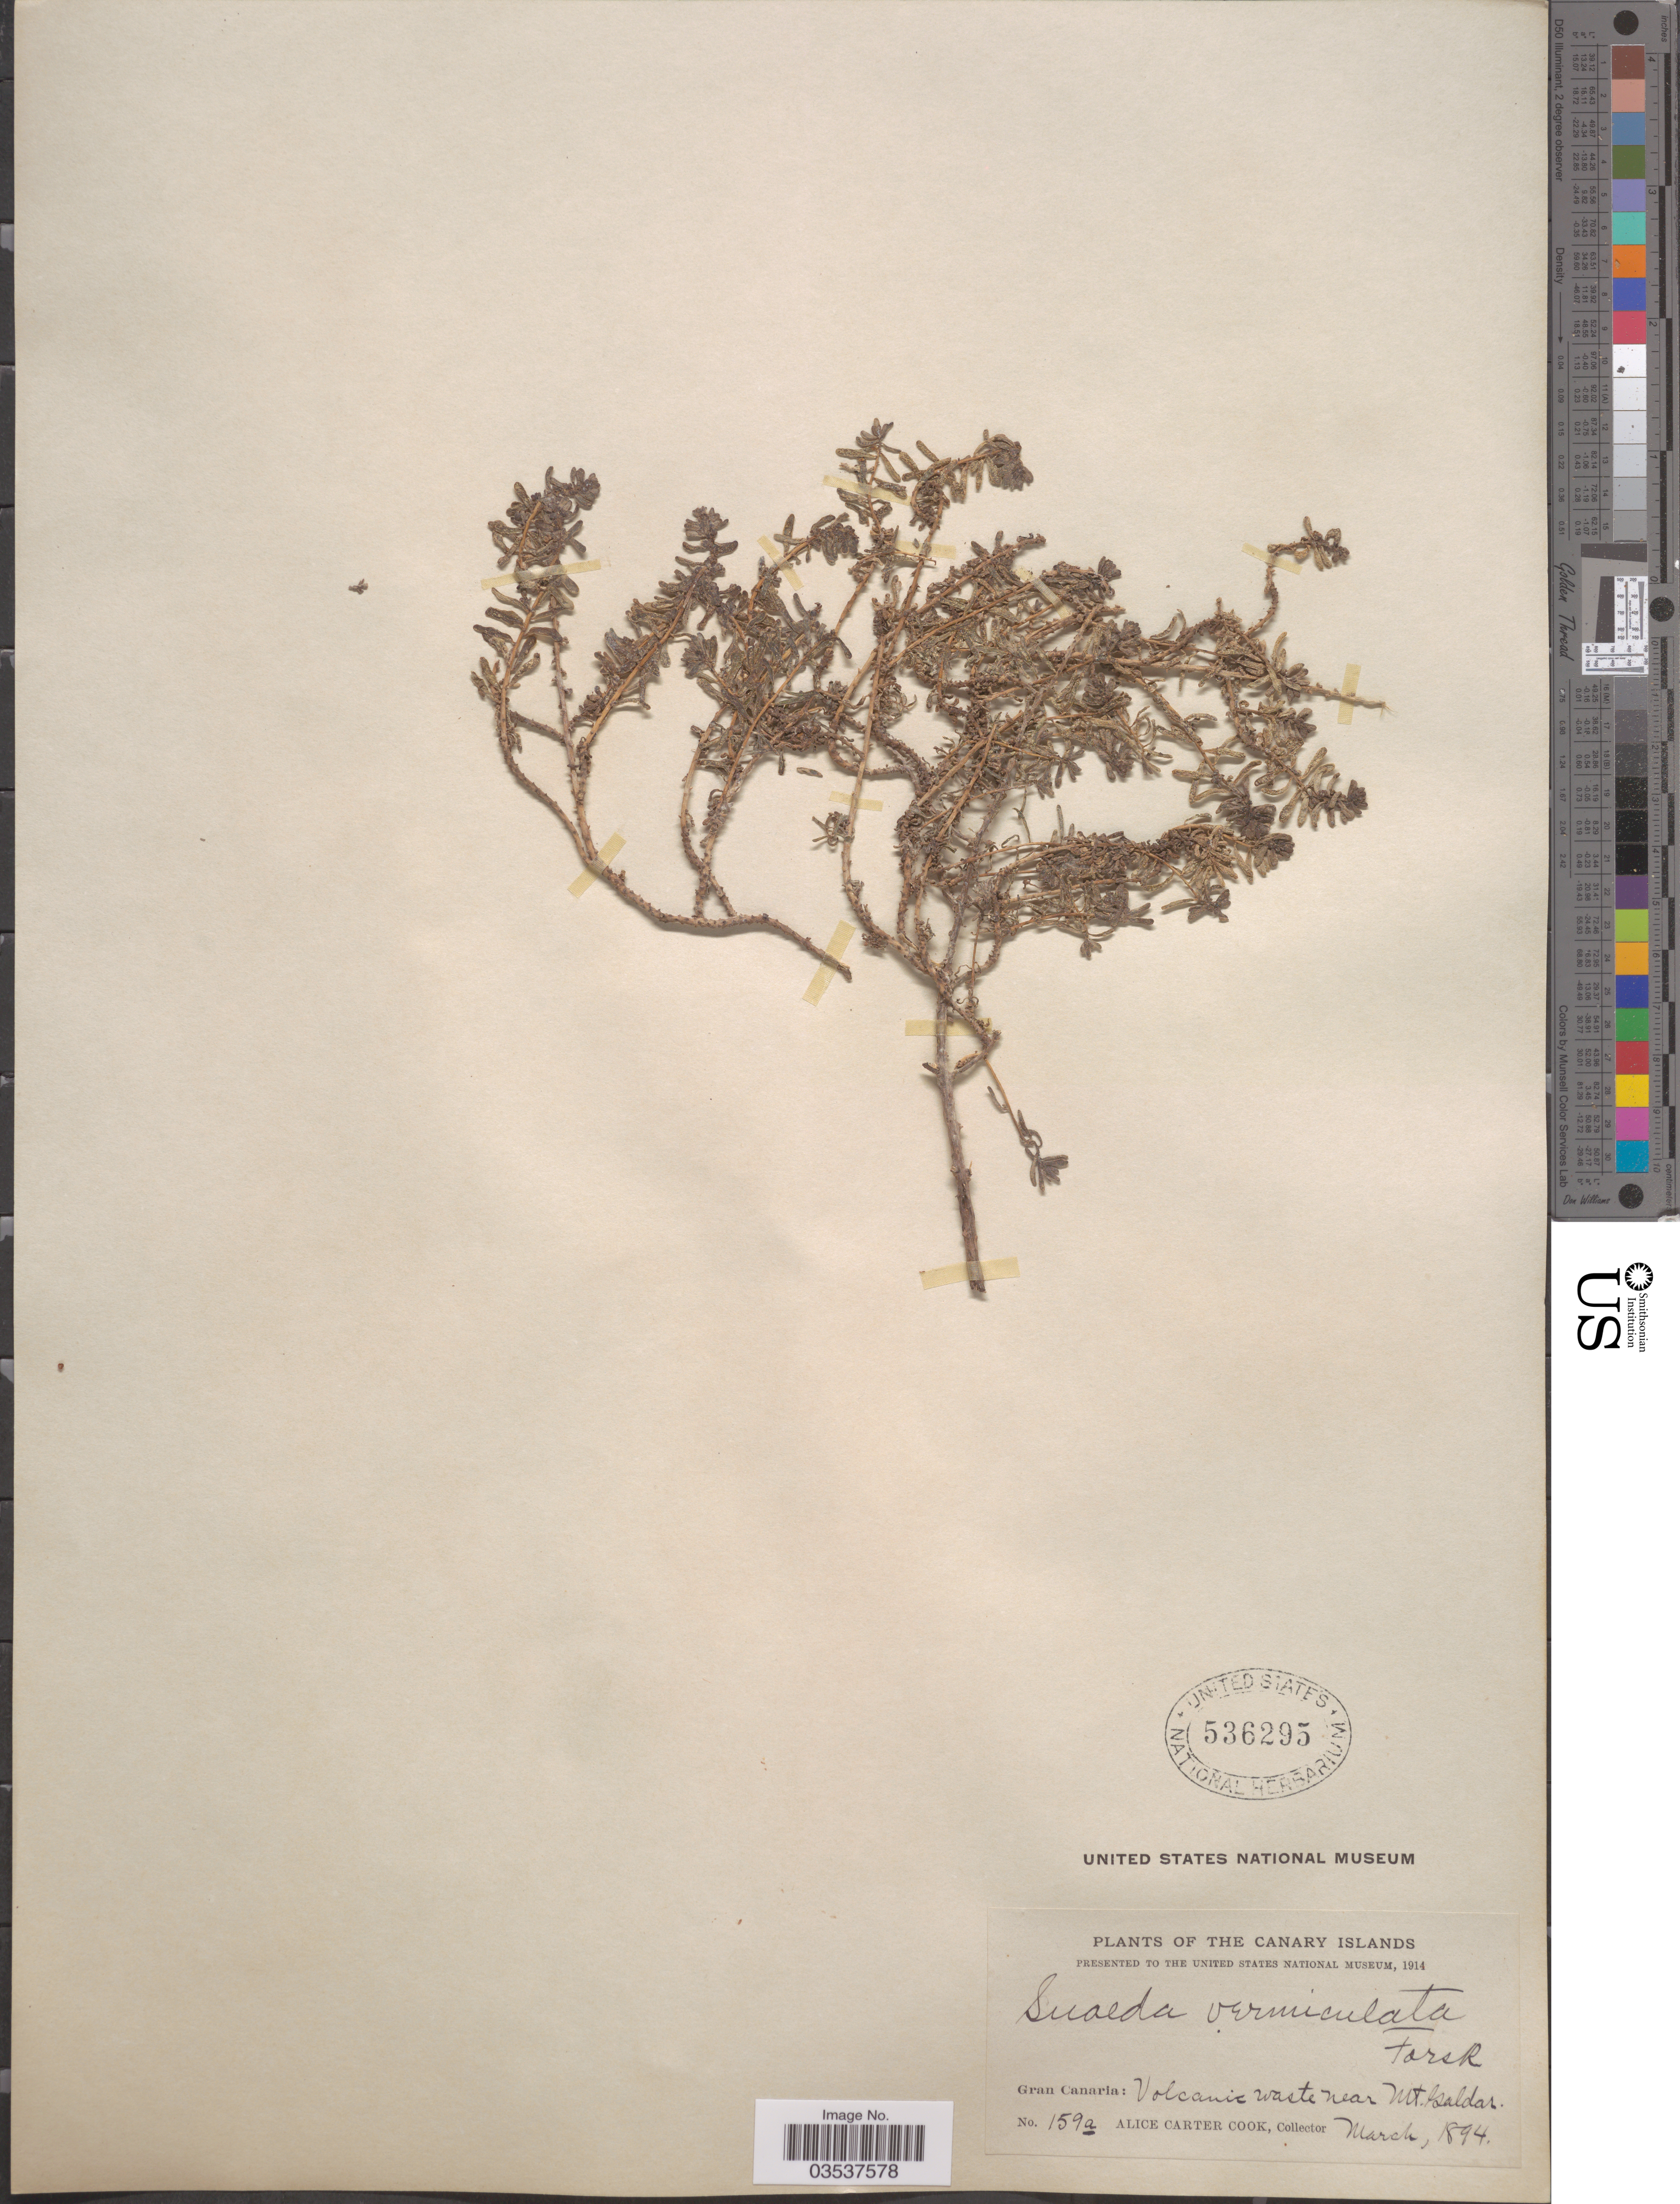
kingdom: Plantae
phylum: Tracheophyta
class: Magnoliopsida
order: Caryophyllales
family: Amaranthaceae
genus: Suaeda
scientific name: Suaeda vermiculata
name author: Forssk. ex J.F. Gmel.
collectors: Alice C. Cook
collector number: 159a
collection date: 1894-03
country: Spain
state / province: Canarias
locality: Canary Islands. Gran Canaria: Volcanic waste near Mt. Galdar.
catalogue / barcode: US 536295